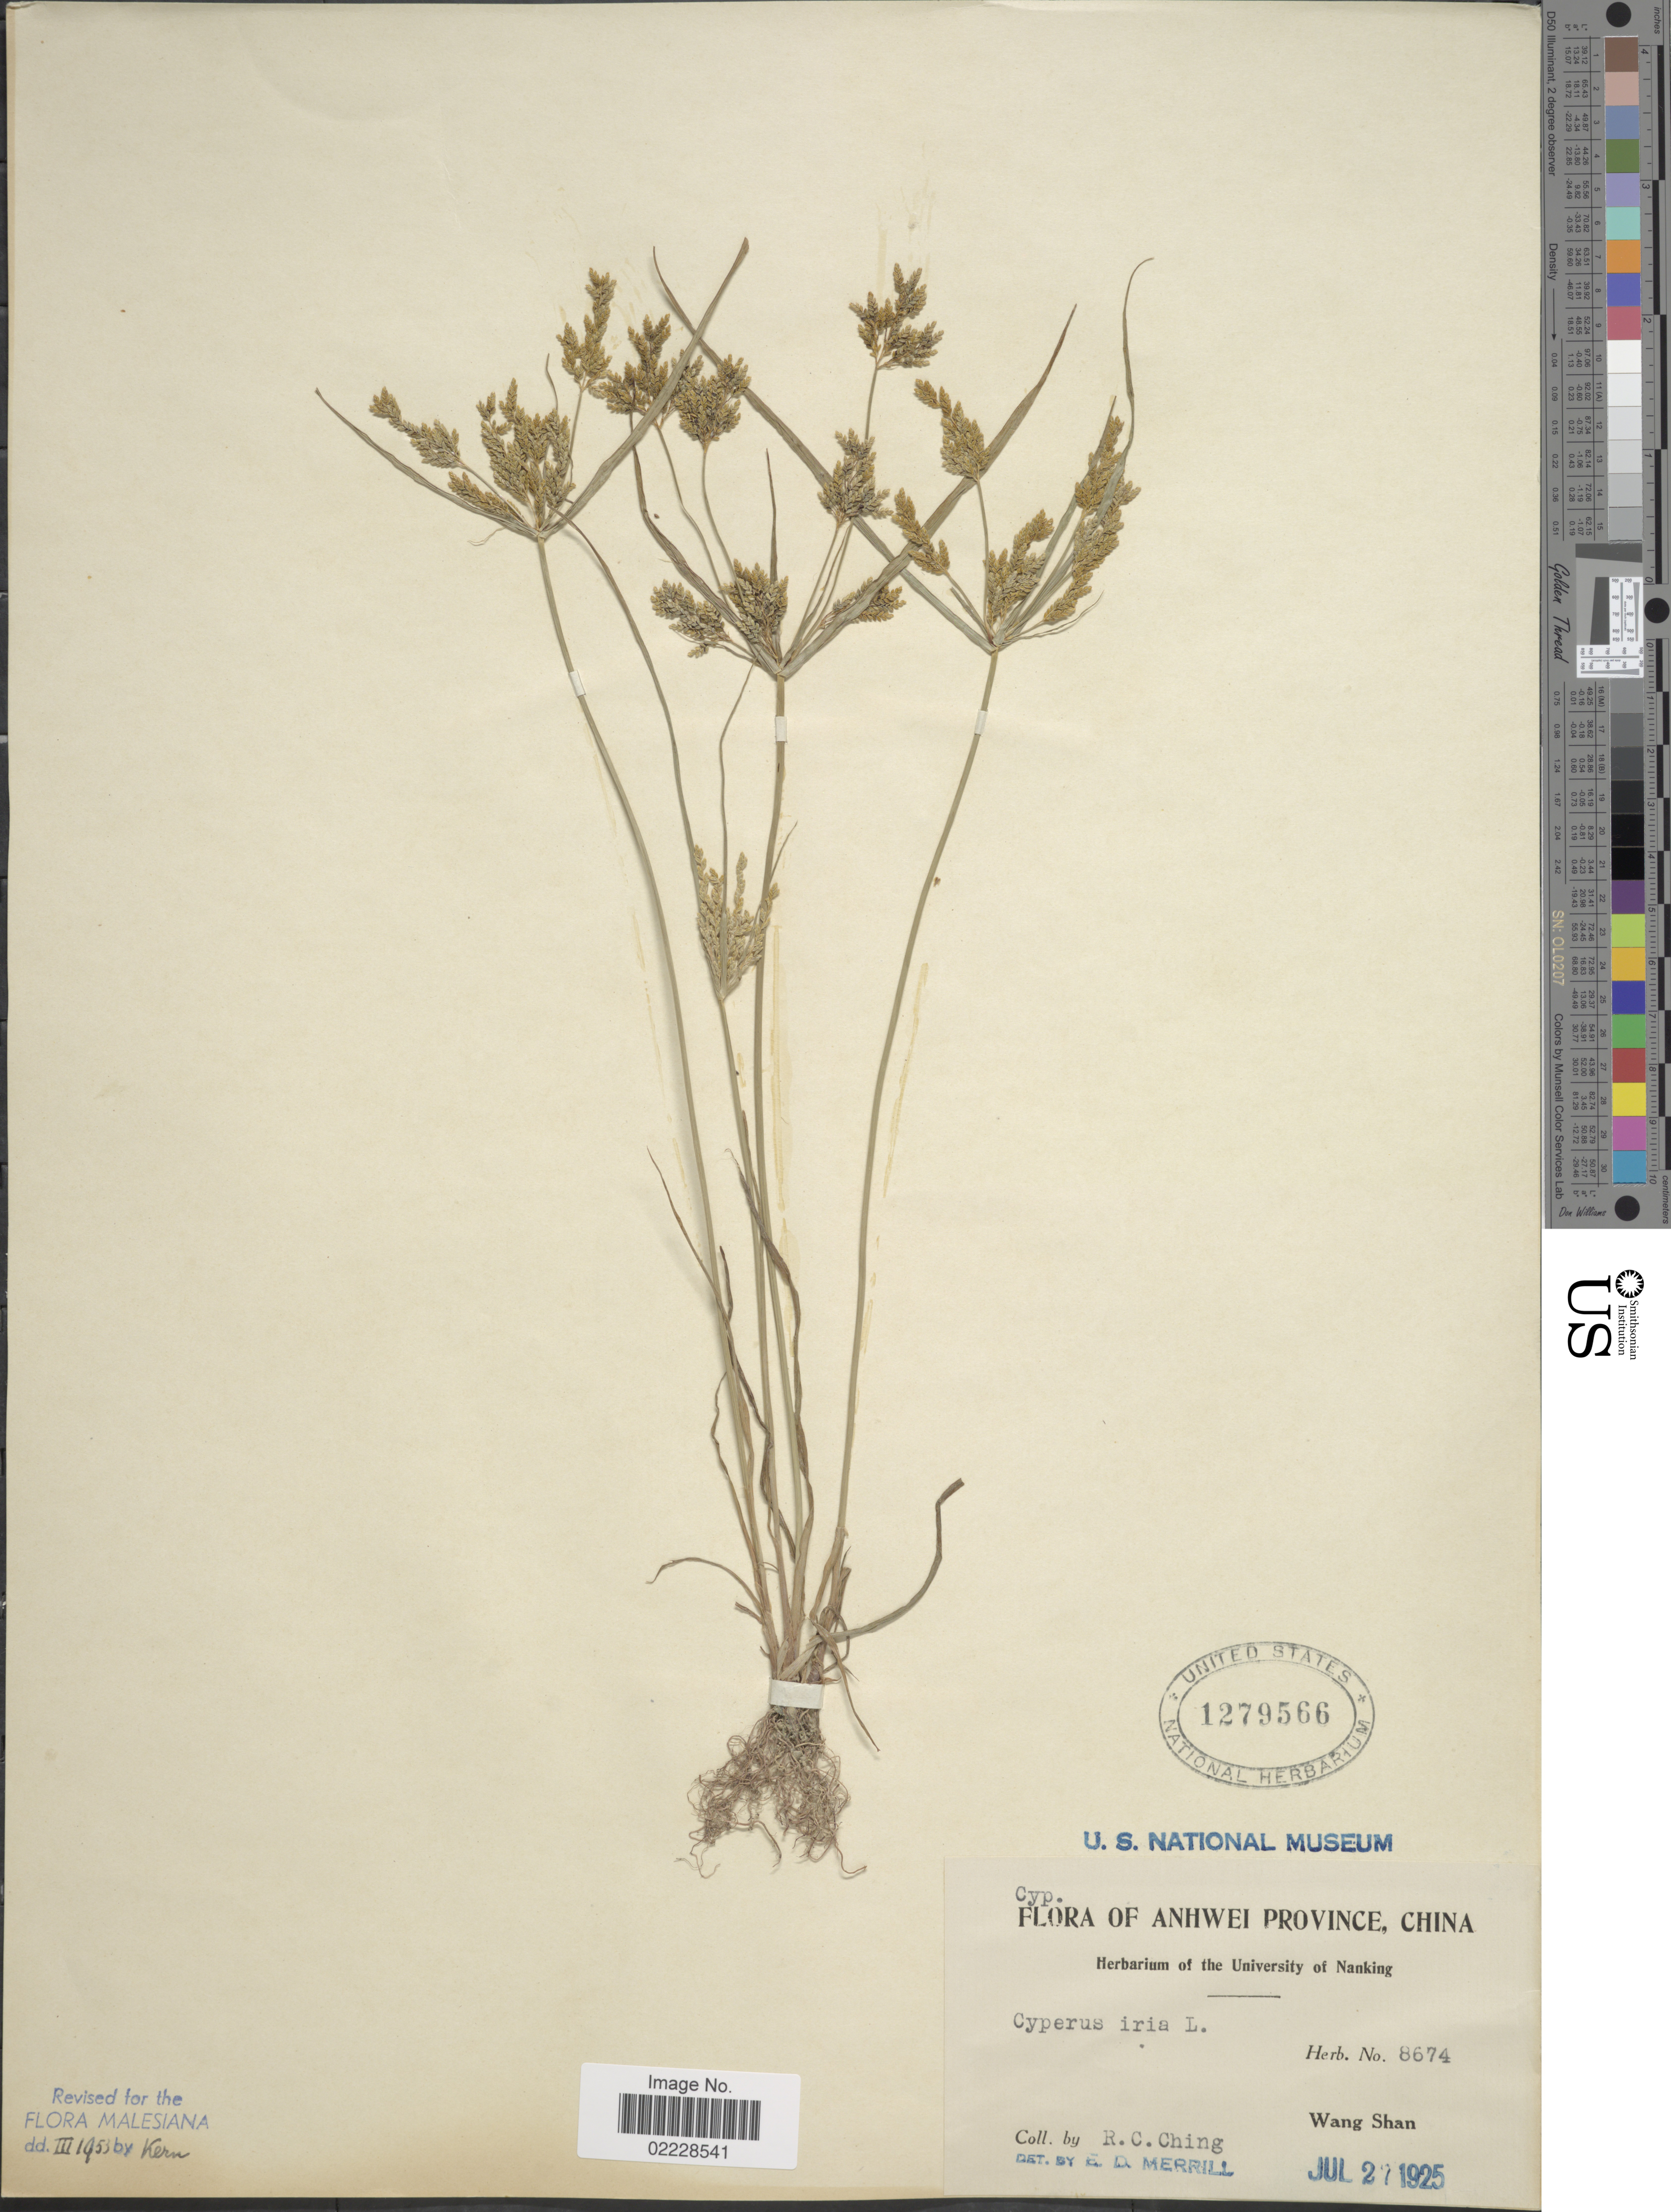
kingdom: Plantae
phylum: Tracheophyta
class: Liliopsida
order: Poales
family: Cyperaceae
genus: Cyperus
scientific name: Cyperus iria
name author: L.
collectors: R. C. Ching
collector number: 8674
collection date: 1925-07-27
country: China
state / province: Anhui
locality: Wang Shan. Anhwei.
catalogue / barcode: US 1279566